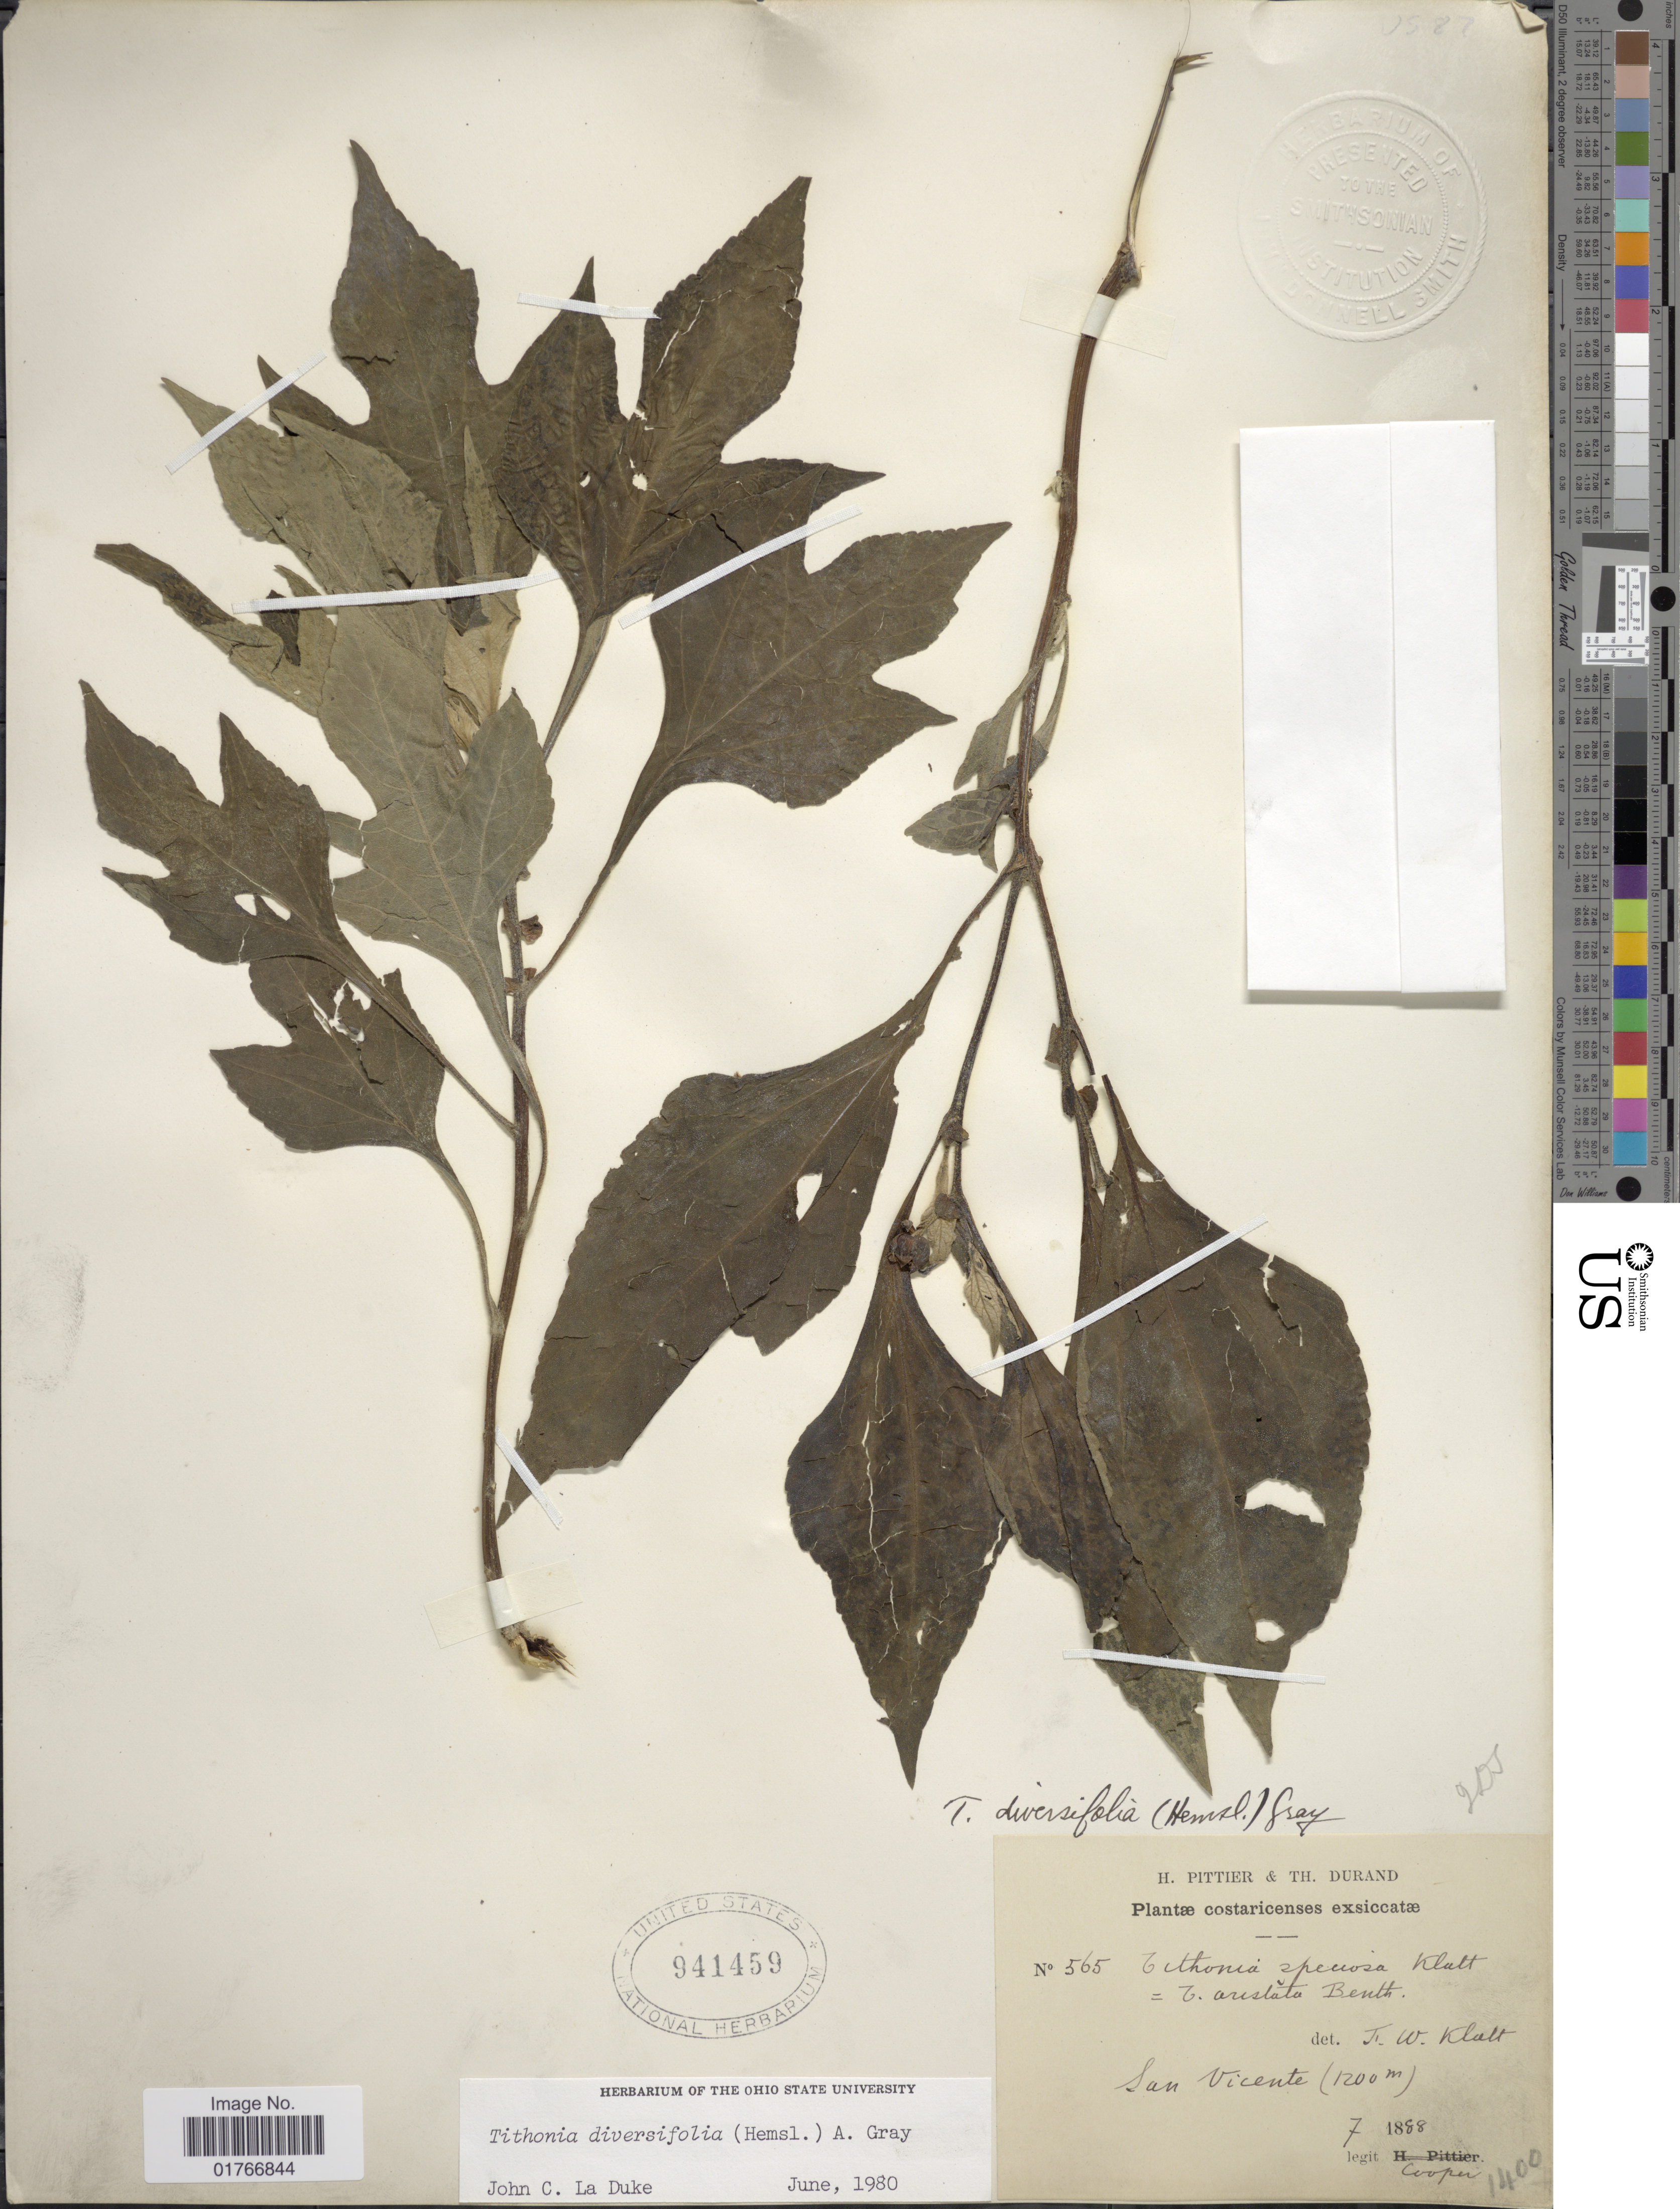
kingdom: Plantae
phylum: Tracheophyta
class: Magnoliopsida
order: Asterales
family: Asteraceae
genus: Tithonia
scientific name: Tithonia diversifolia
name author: (Hemsl.) A. Gray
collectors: -. Cooper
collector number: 565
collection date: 1888-07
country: Costa Rica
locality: San Vicente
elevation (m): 1200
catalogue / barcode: US 941459